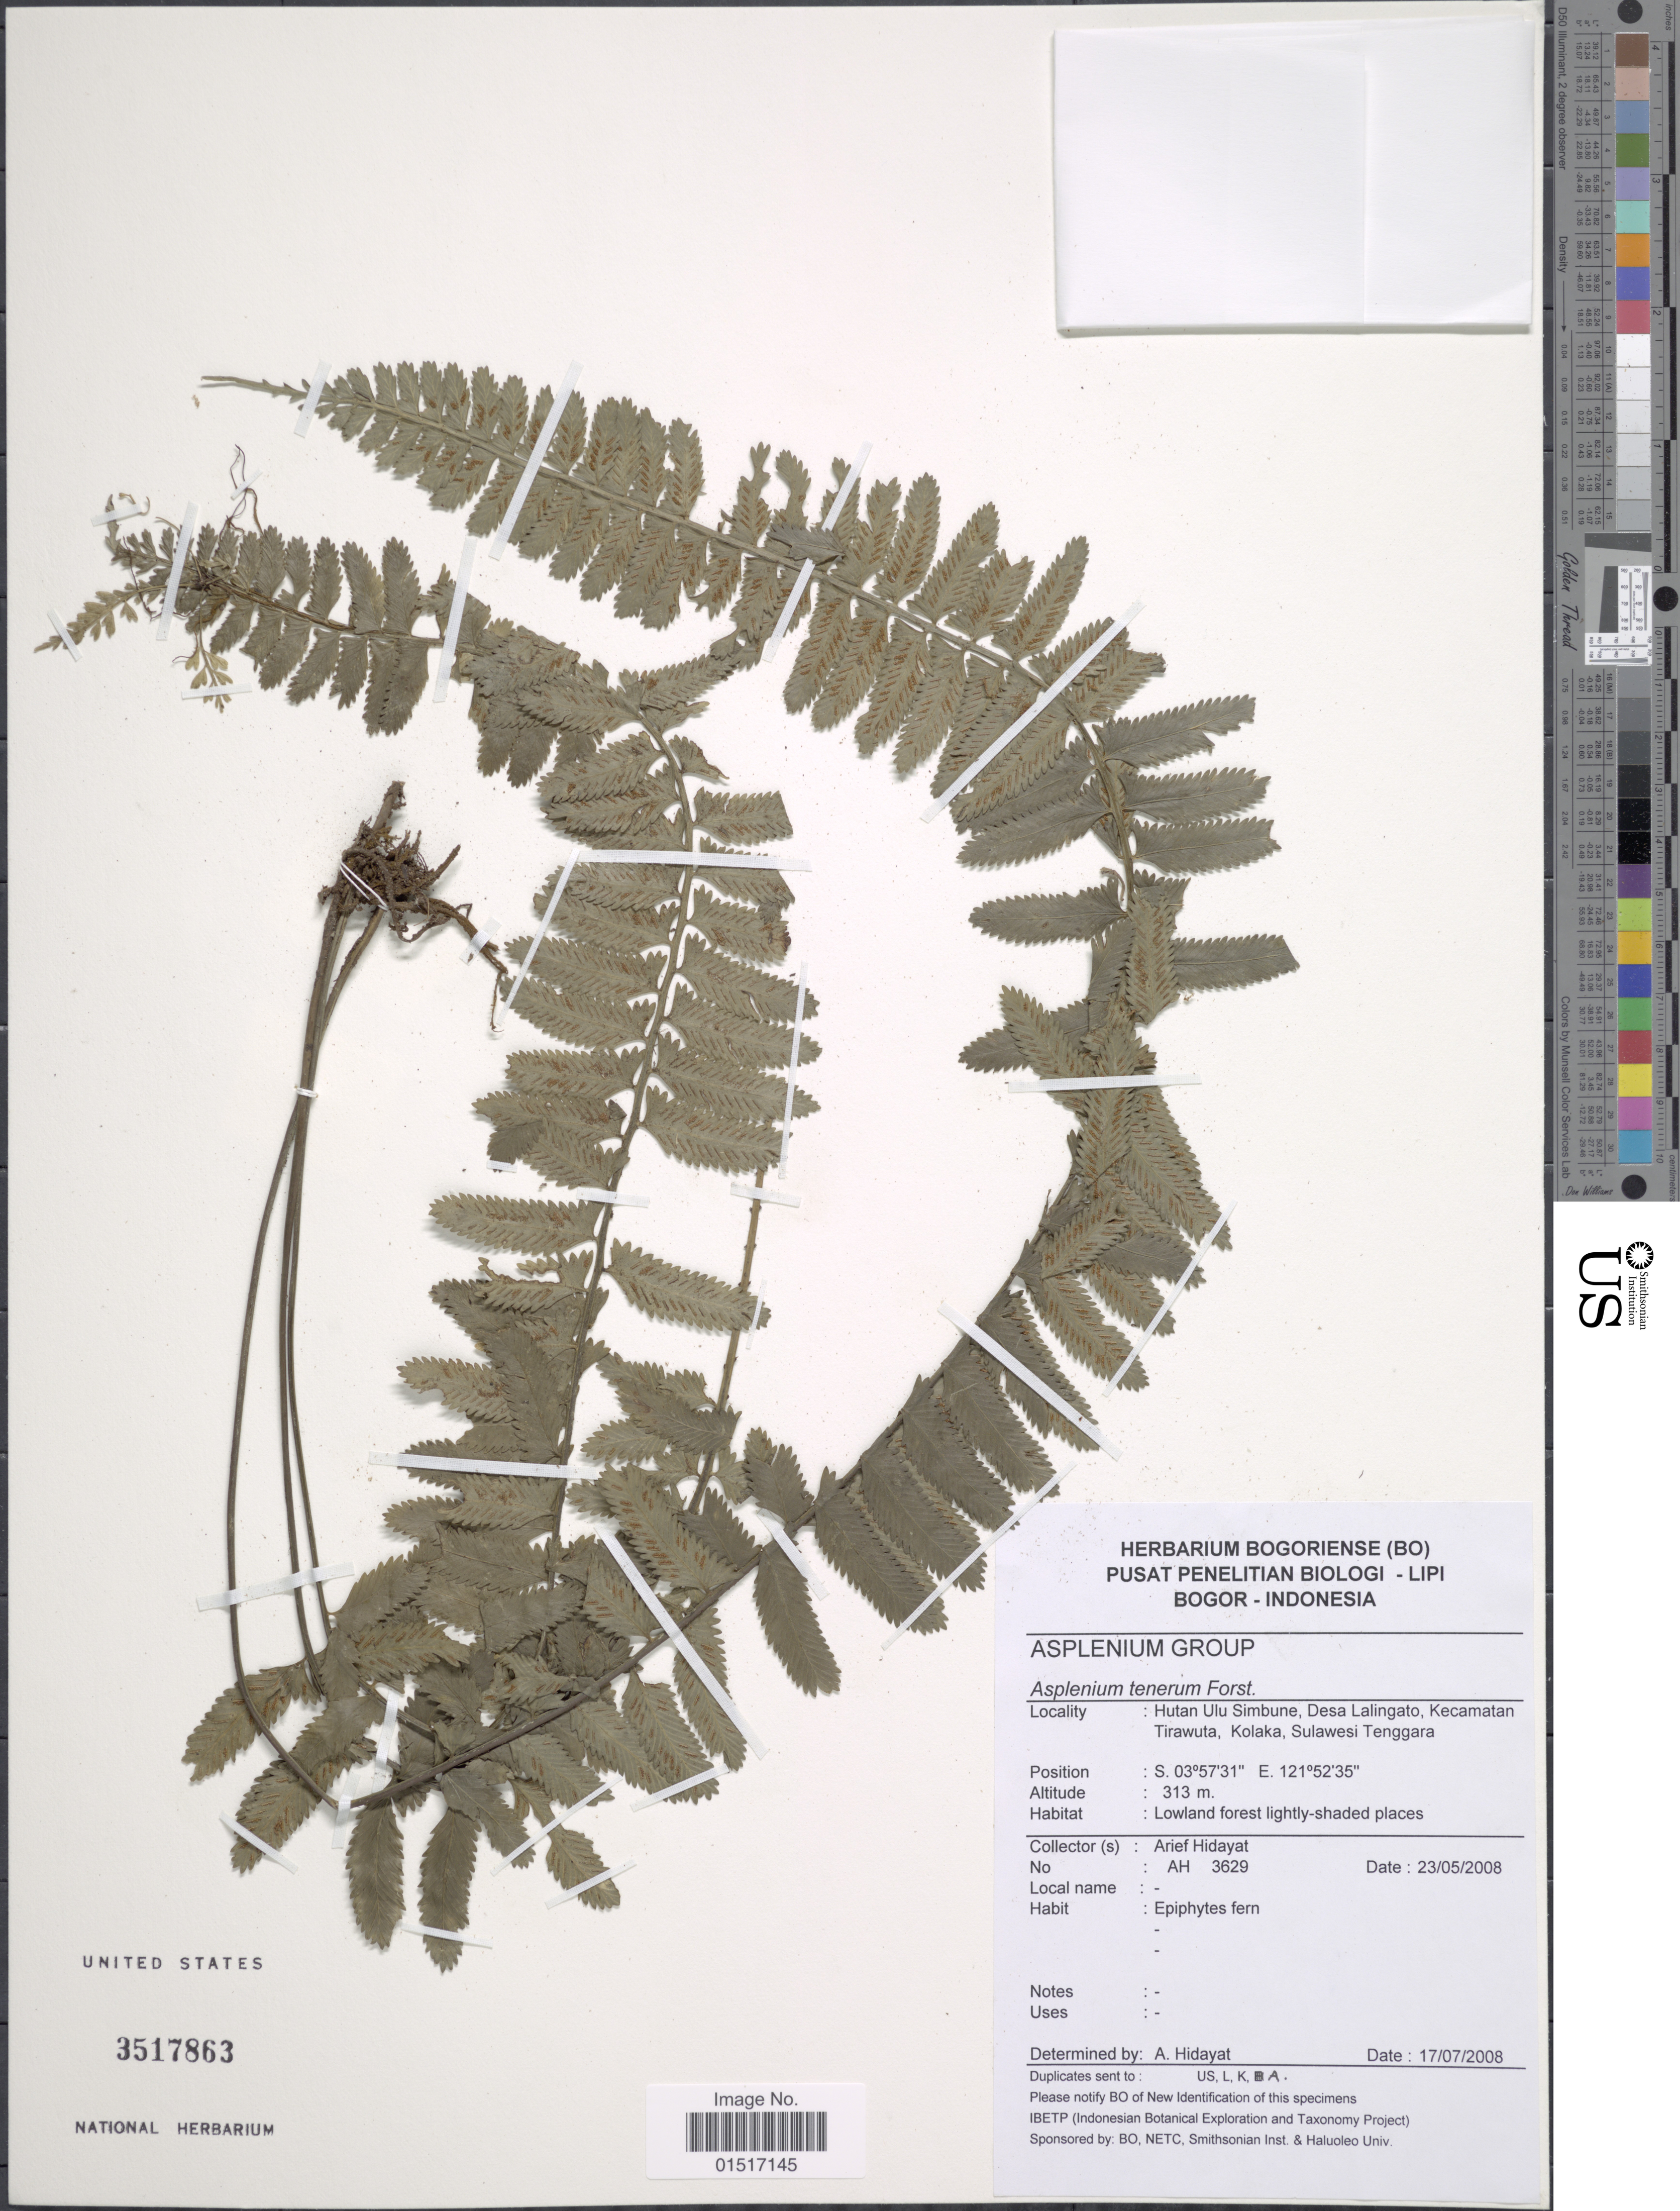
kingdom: Plantae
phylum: Tracheophyta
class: Polypodiopsida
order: Polypodiales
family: Aspleniaceae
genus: Asplenium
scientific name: Asplenium tenerum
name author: G. Forst.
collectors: A. Hidayat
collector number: AH 3629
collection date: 2008-05-23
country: Indonesia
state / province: Sulawesi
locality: Hutan Ulu Simbune, Desa Lalingato, Kecamatan Tirawuta, Kolaka, Sulawesi Tenggara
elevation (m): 313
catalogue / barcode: US 3517863